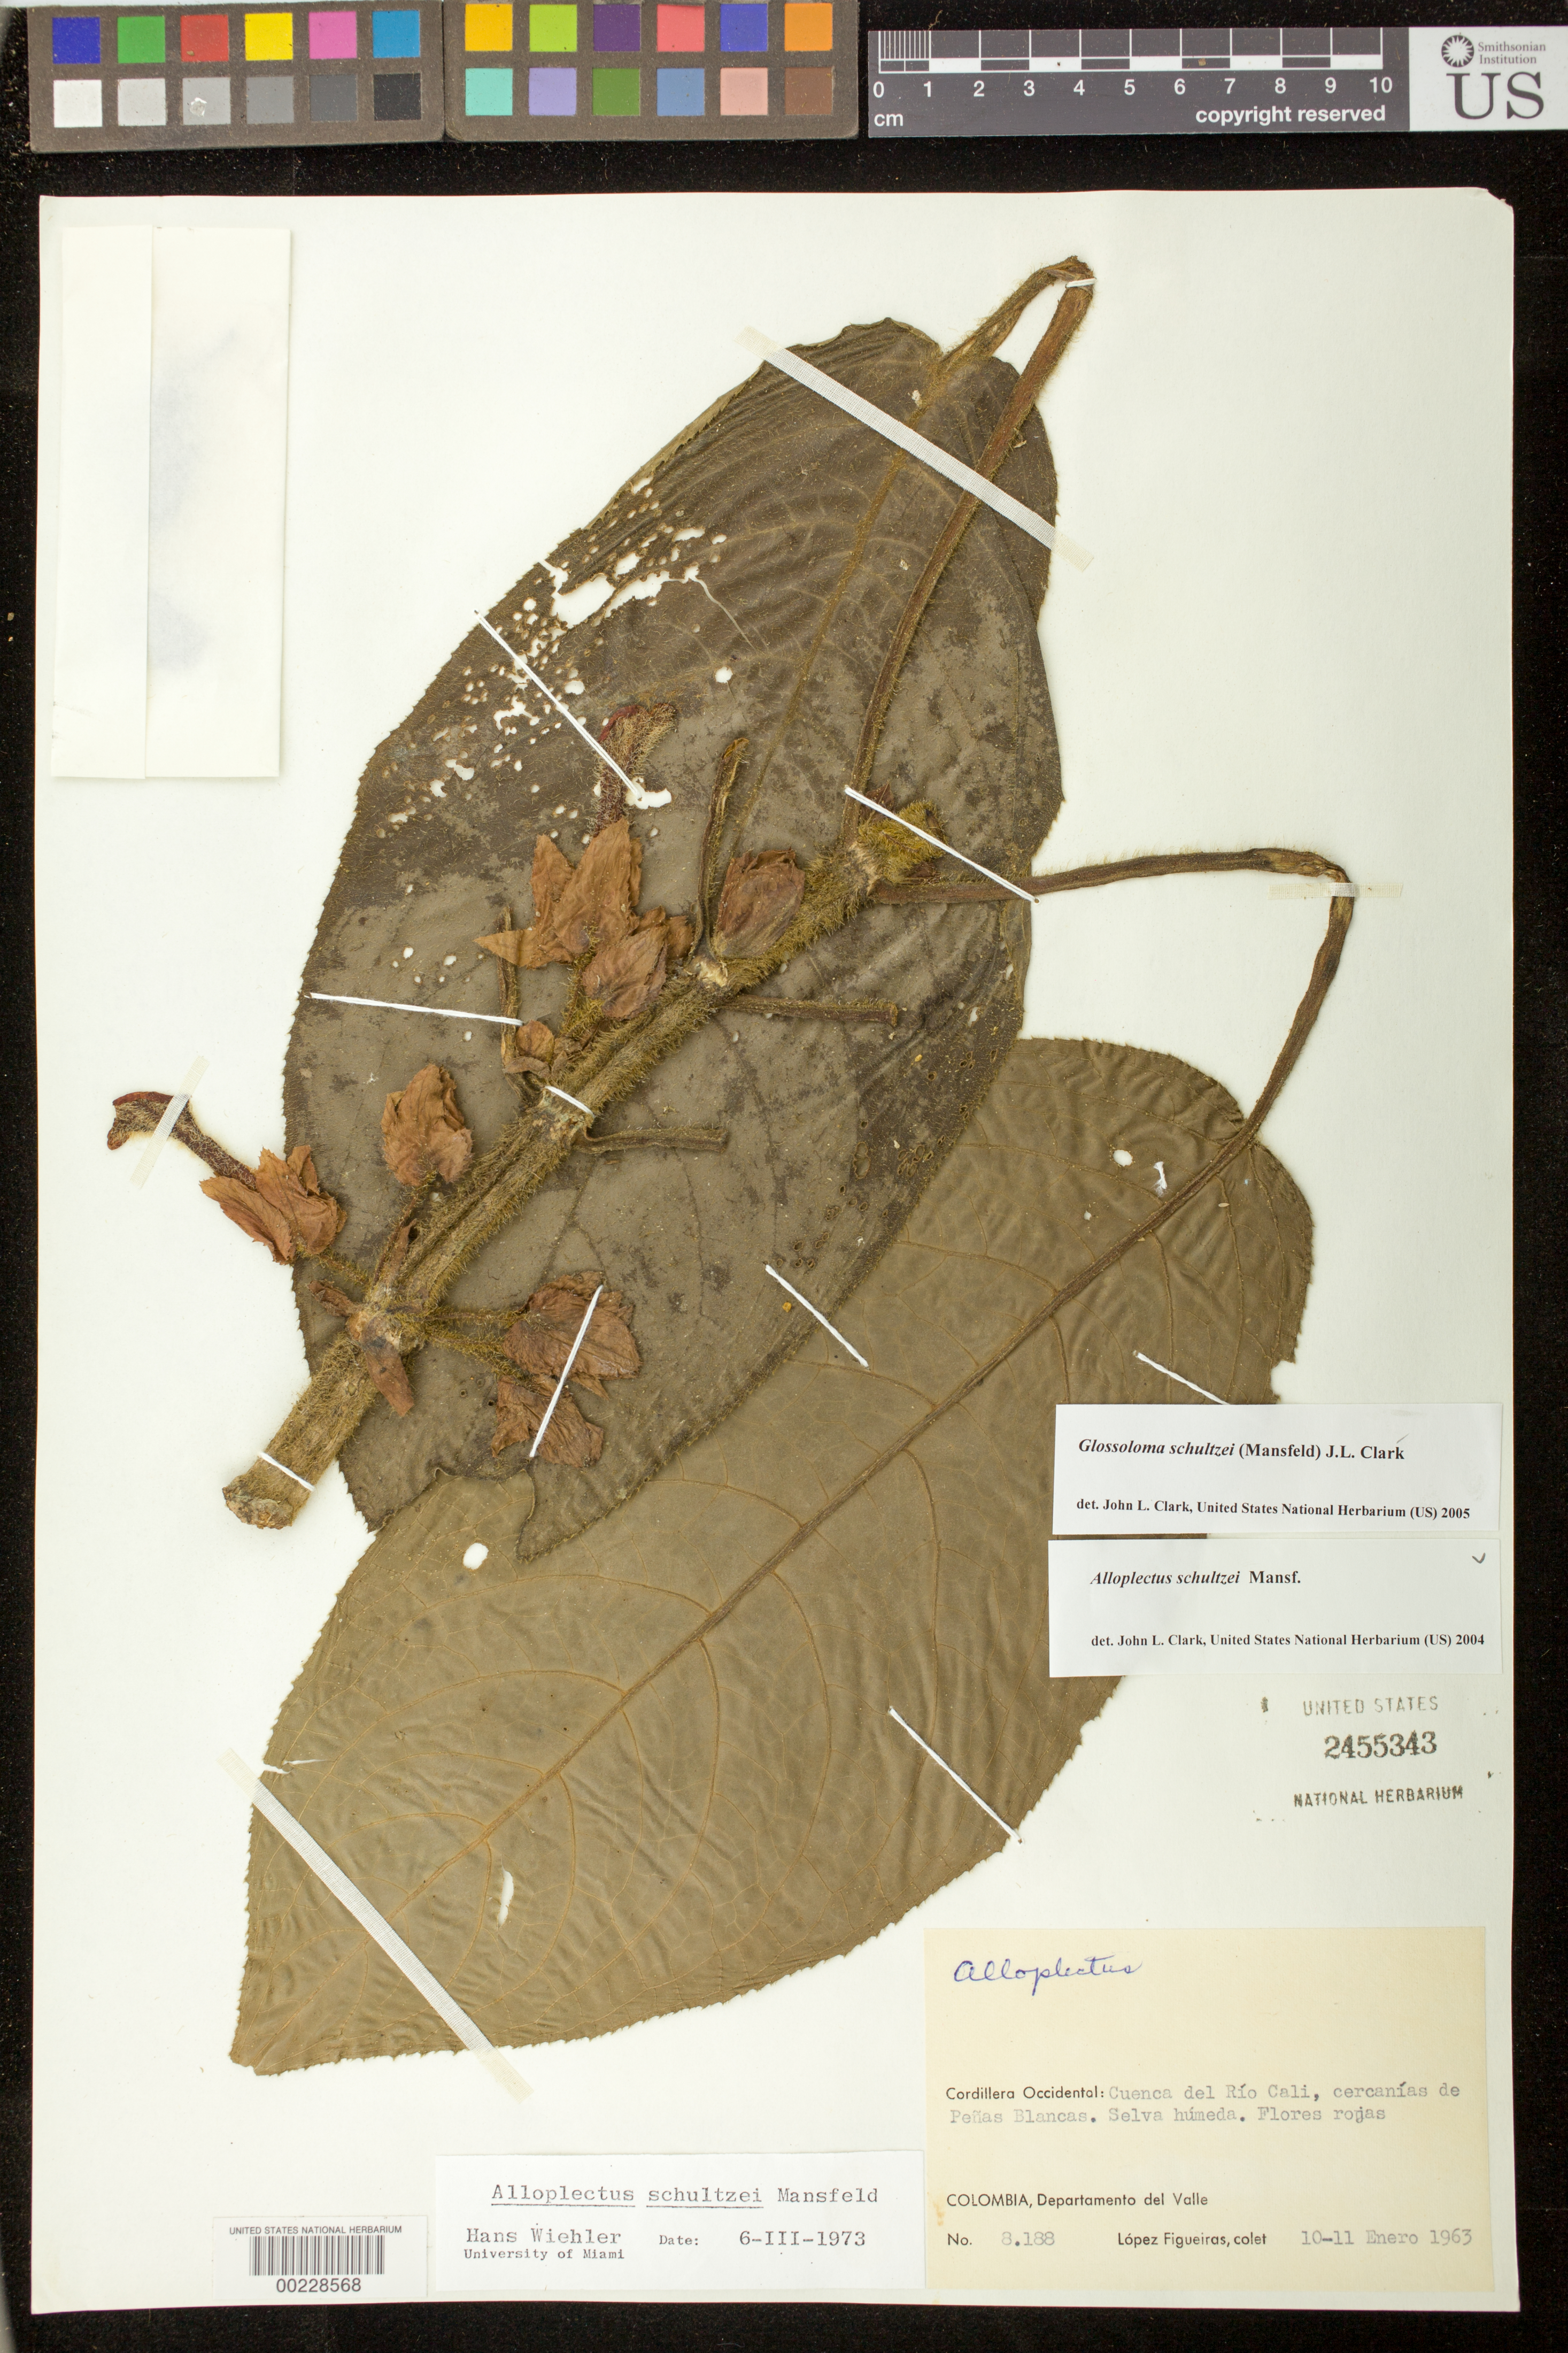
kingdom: Plantae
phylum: Tracheophyta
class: Magnoliopsida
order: Lamiales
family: Gesneriaceae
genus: Glossoloma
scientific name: Glossoloma schultzei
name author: (Mansf.) J.L. Clark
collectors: M. López Figueiras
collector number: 8188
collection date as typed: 10-11 Jan 1963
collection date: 1963-01-10/1963-01-11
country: Colombia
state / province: Valle del Cauca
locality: Cordillera Occidental, river basin of Rio Cali, vicinity of Penas Blancas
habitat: Humid forest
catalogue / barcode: US 2455343